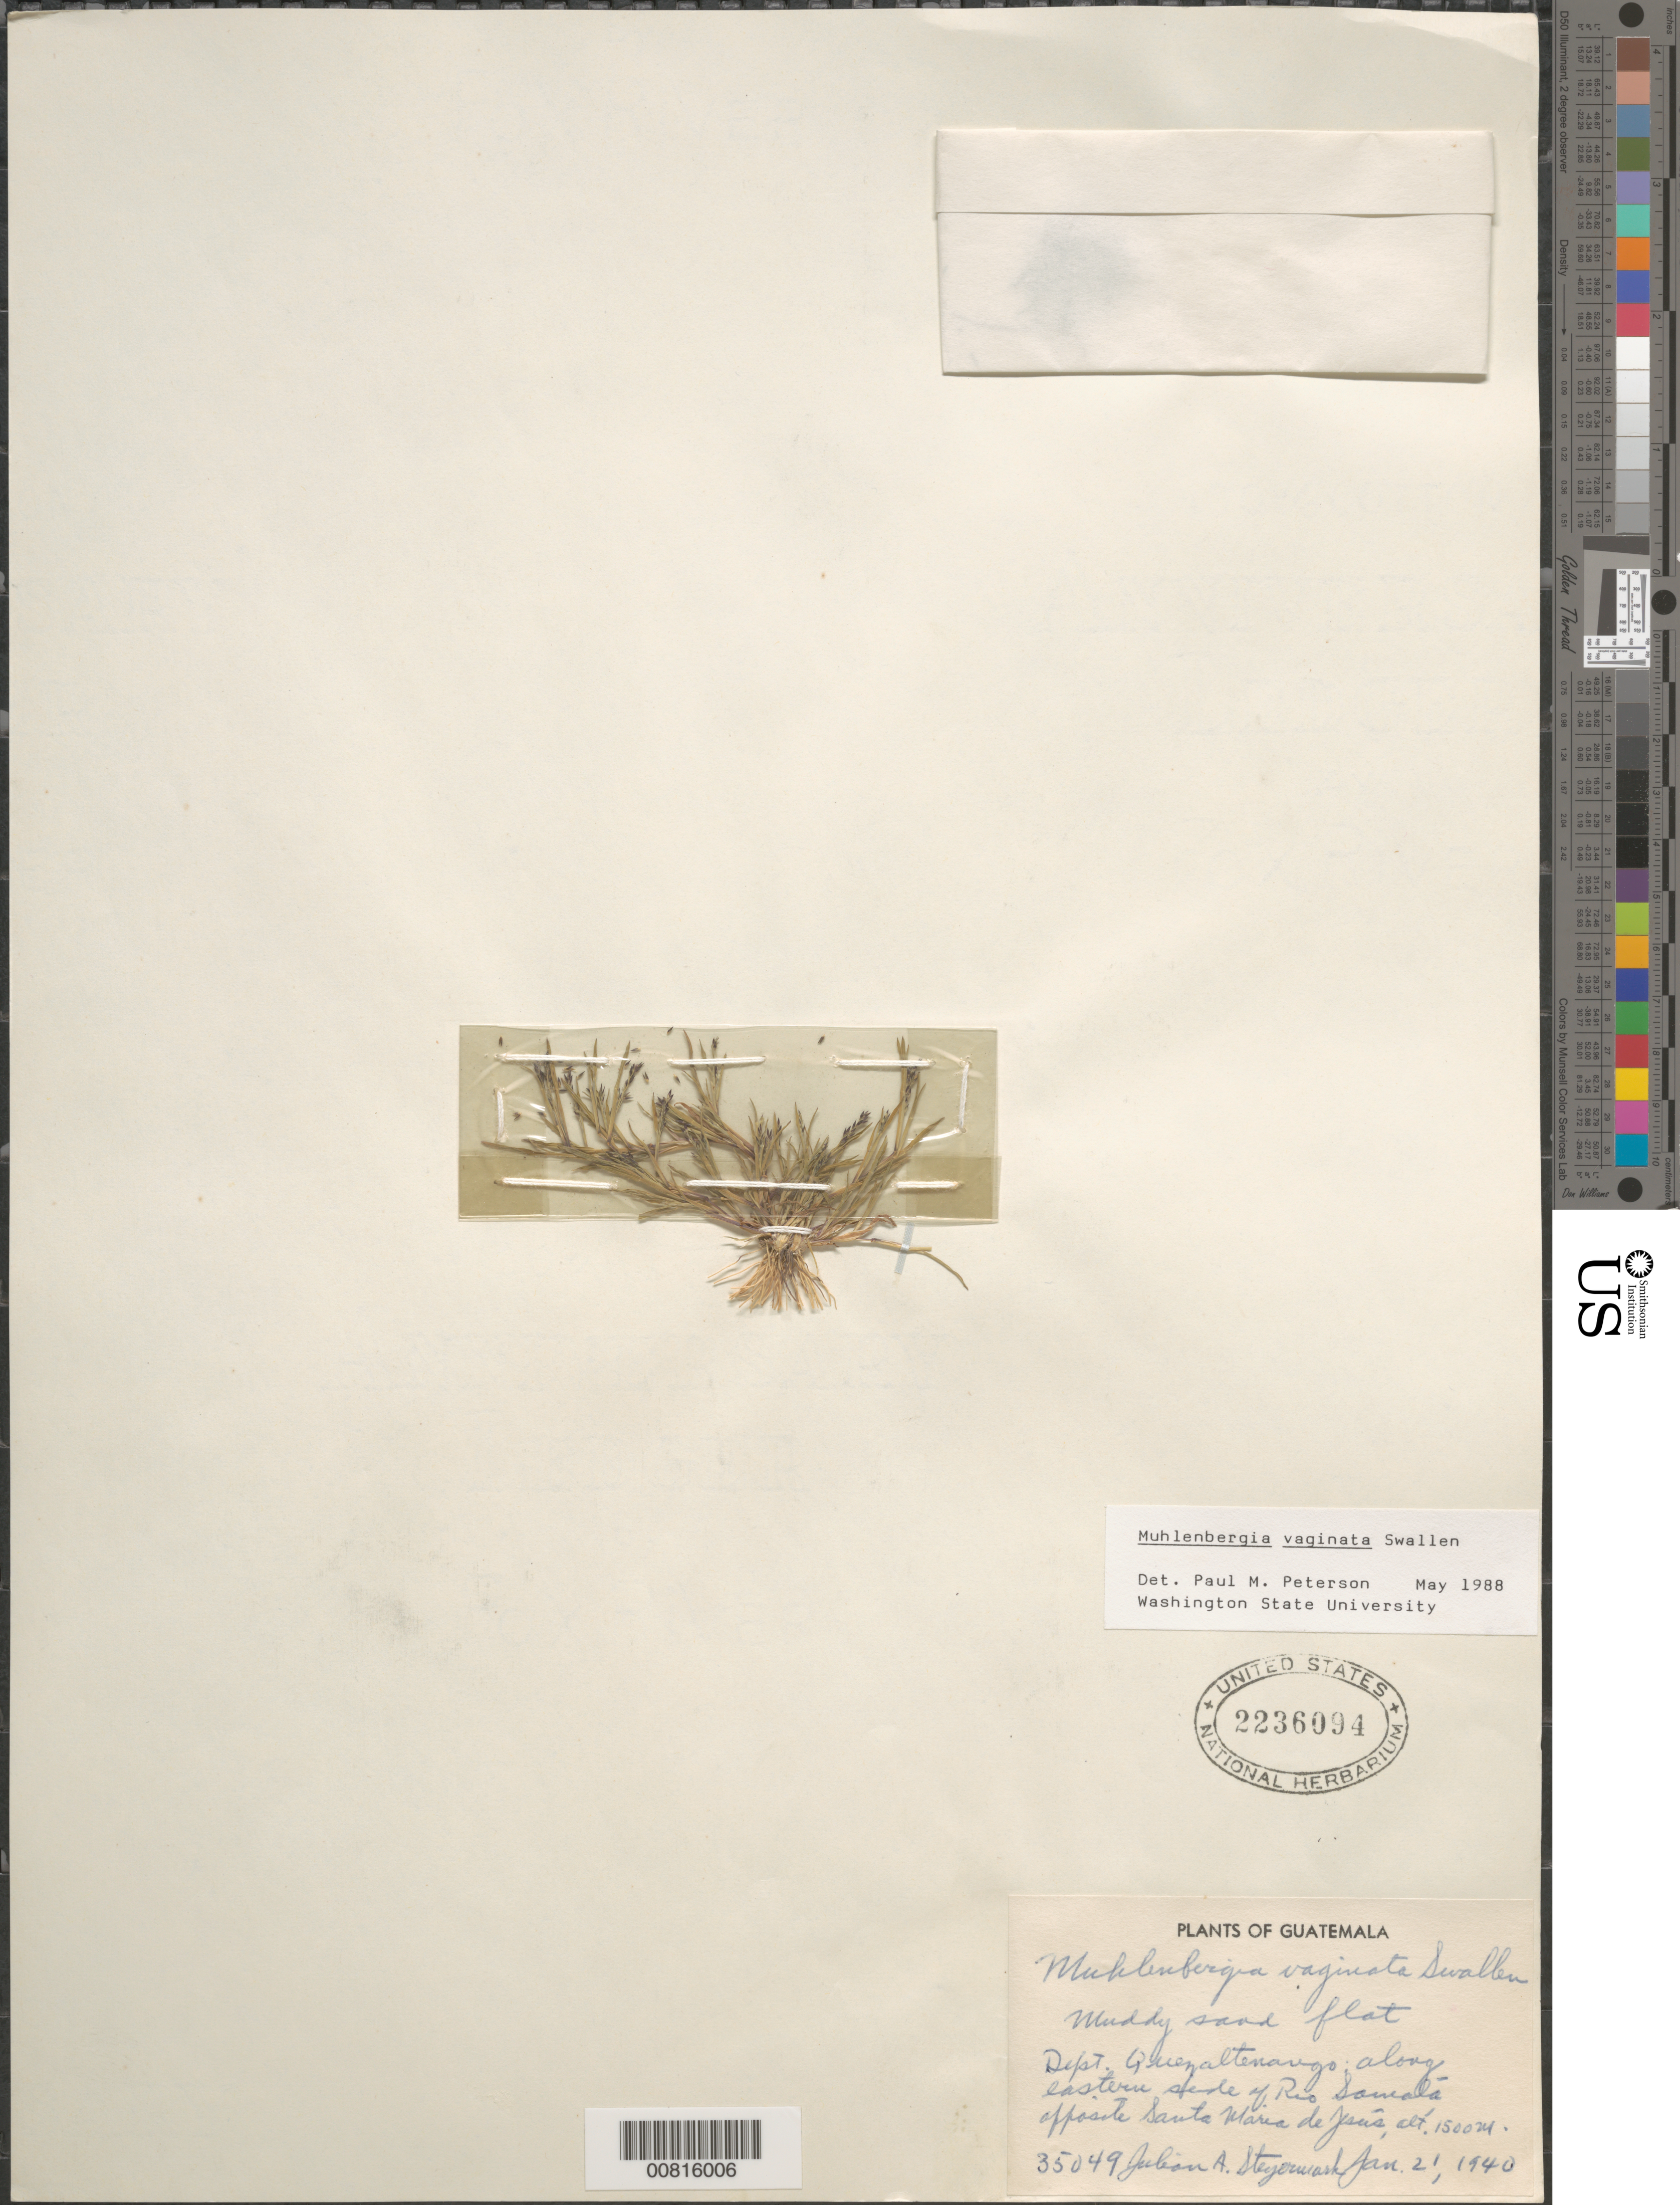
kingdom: Plantae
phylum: Tracheophyta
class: Liliopsida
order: Poales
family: Poaceae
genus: Muhlenbergia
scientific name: Muhlenbergia vaginata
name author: Swallen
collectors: J. Steyermark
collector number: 35049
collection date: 1940-01-21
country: Guatemala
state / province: Quetzaltenango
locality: Dept. Quezaltenango: along eastern side of Rio Samalá opposite Santa Maria de Jesús.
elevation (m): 1500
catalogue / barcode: US 2236094